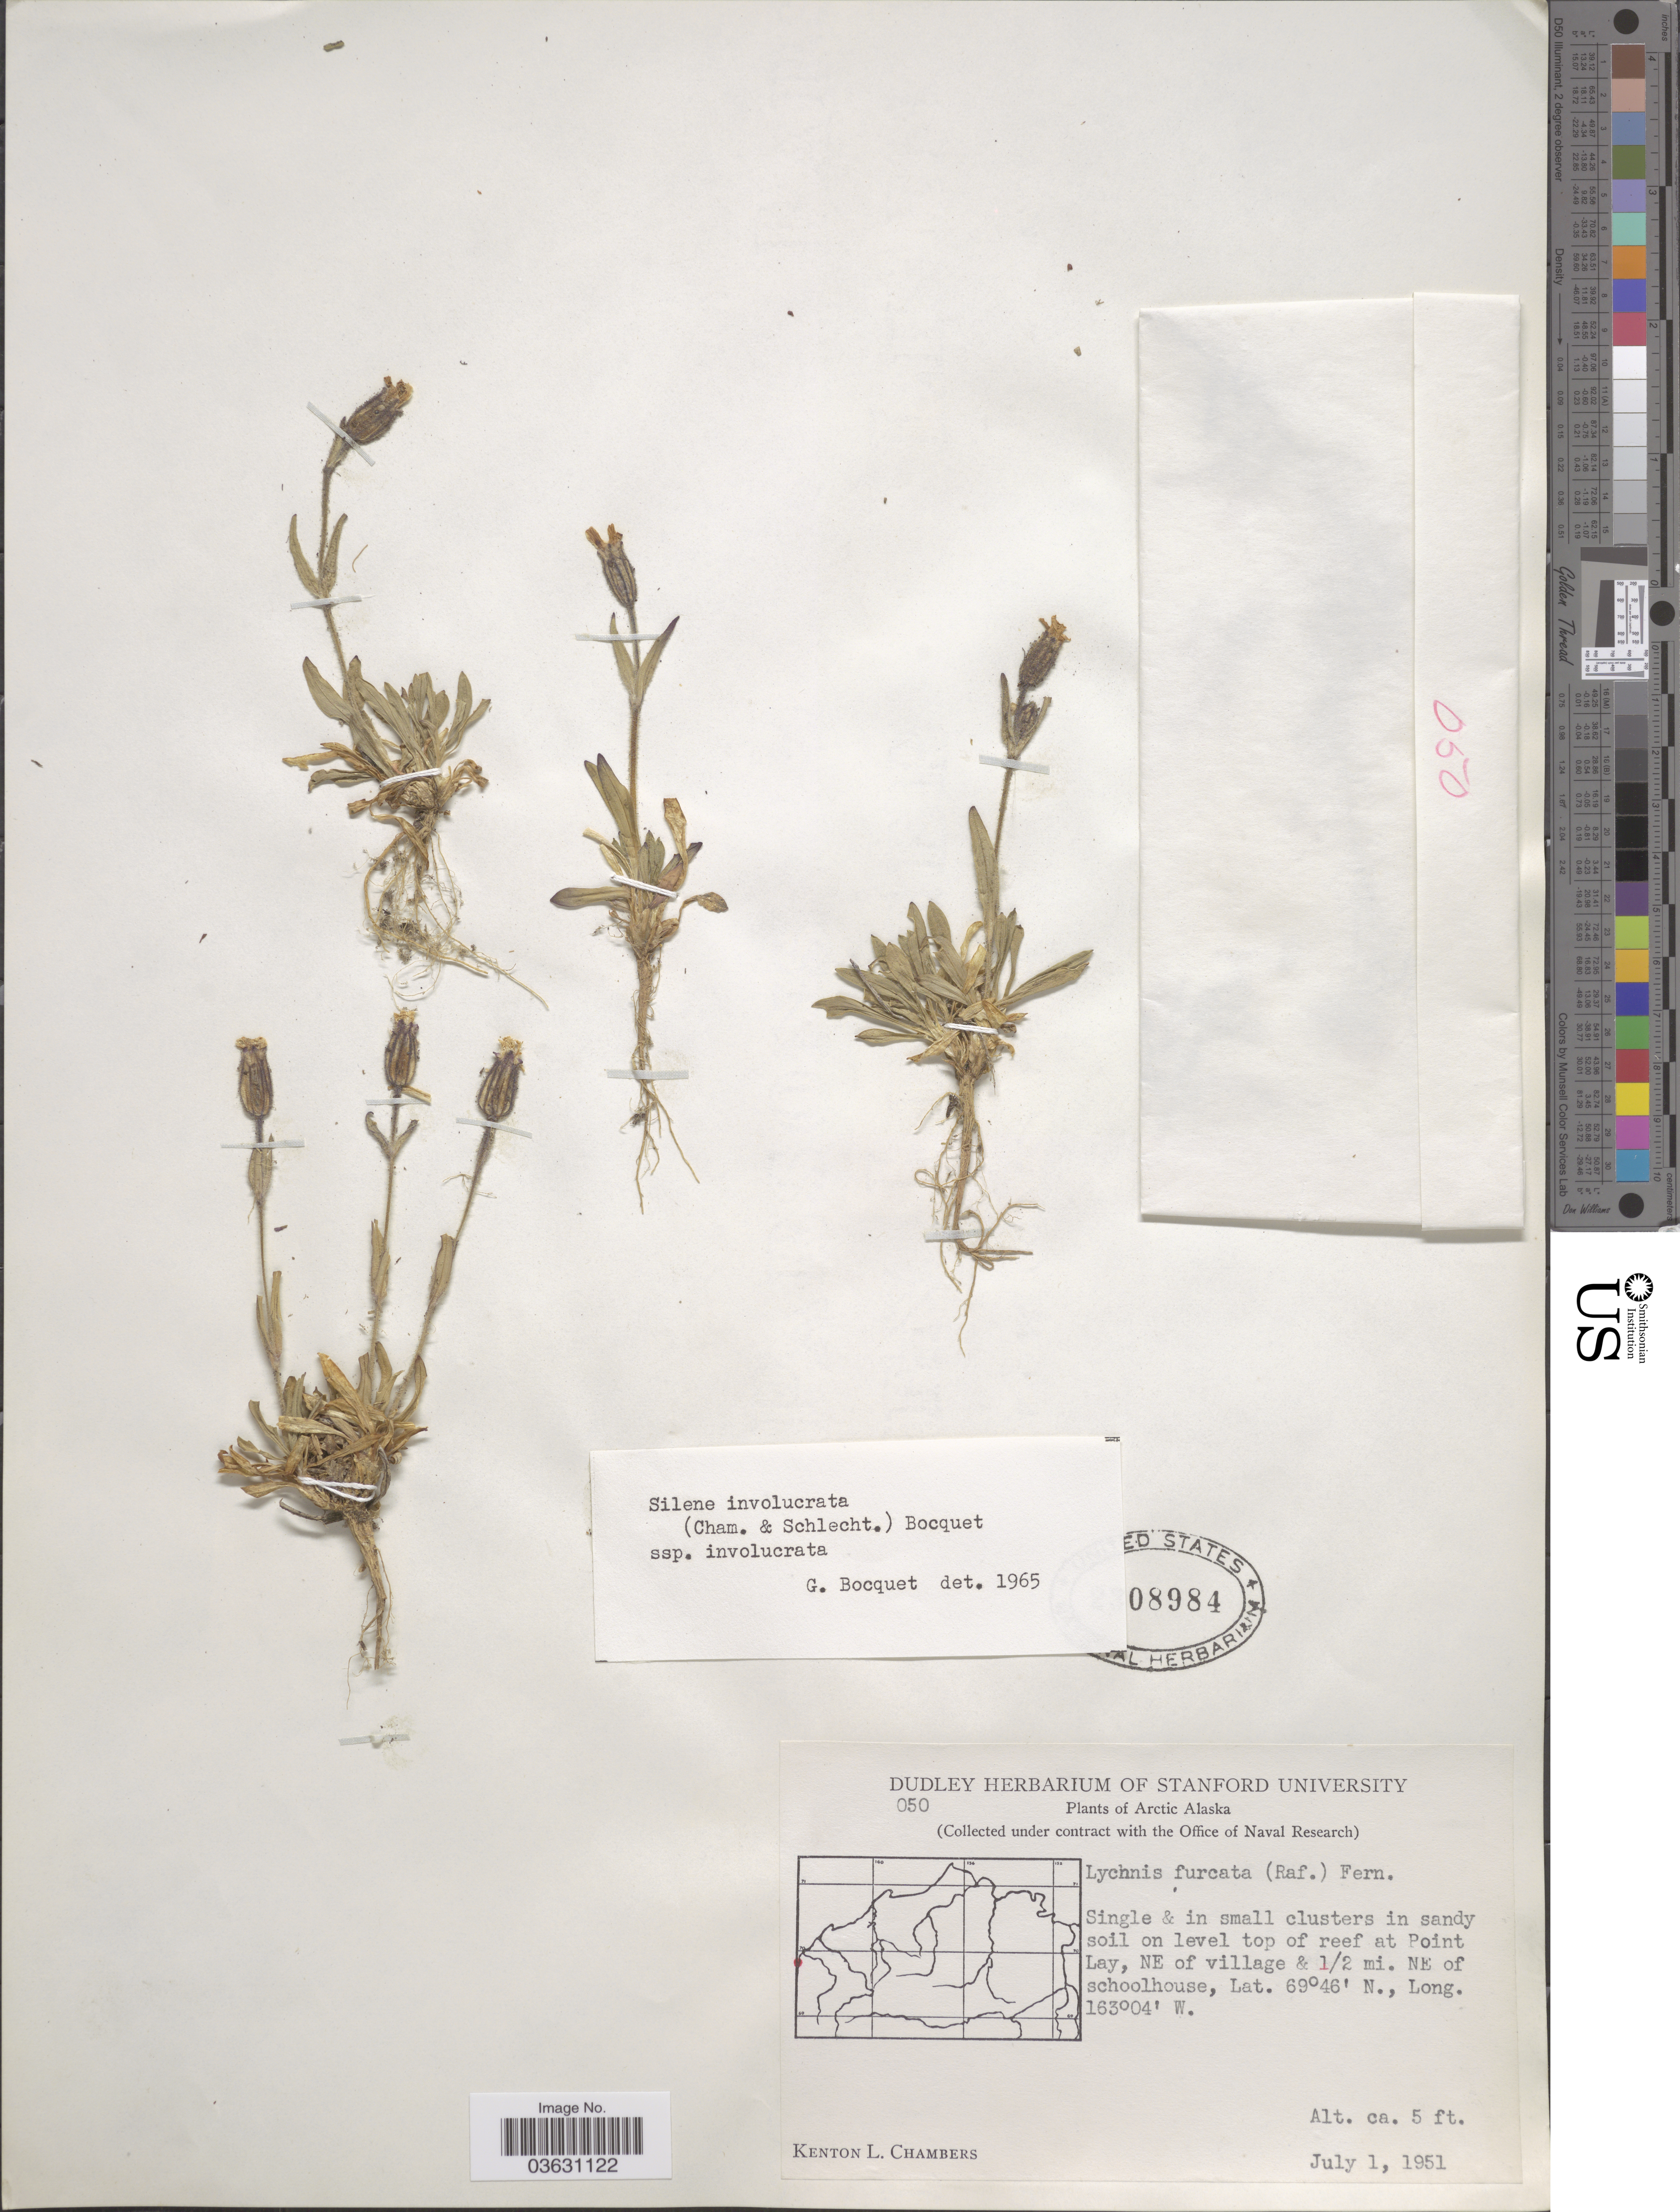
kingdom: Plantae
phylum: Tracheophyta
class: Magnoliopsida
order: Caryophyllales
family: Caryophyllaceae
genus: Silene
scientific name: Silene involucrata subsp. involucrata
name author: (Cham. & Schltdl.) Bocquet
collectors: K. L. Chambers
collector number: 050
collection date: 1951-07-01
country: United States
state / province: Alaska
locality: Arctic Alaska. Single & in small clusters in sandy soil on level top of reef at Point Lay, NE of village & ½ mi. NE of schoolhouse.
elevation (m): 2